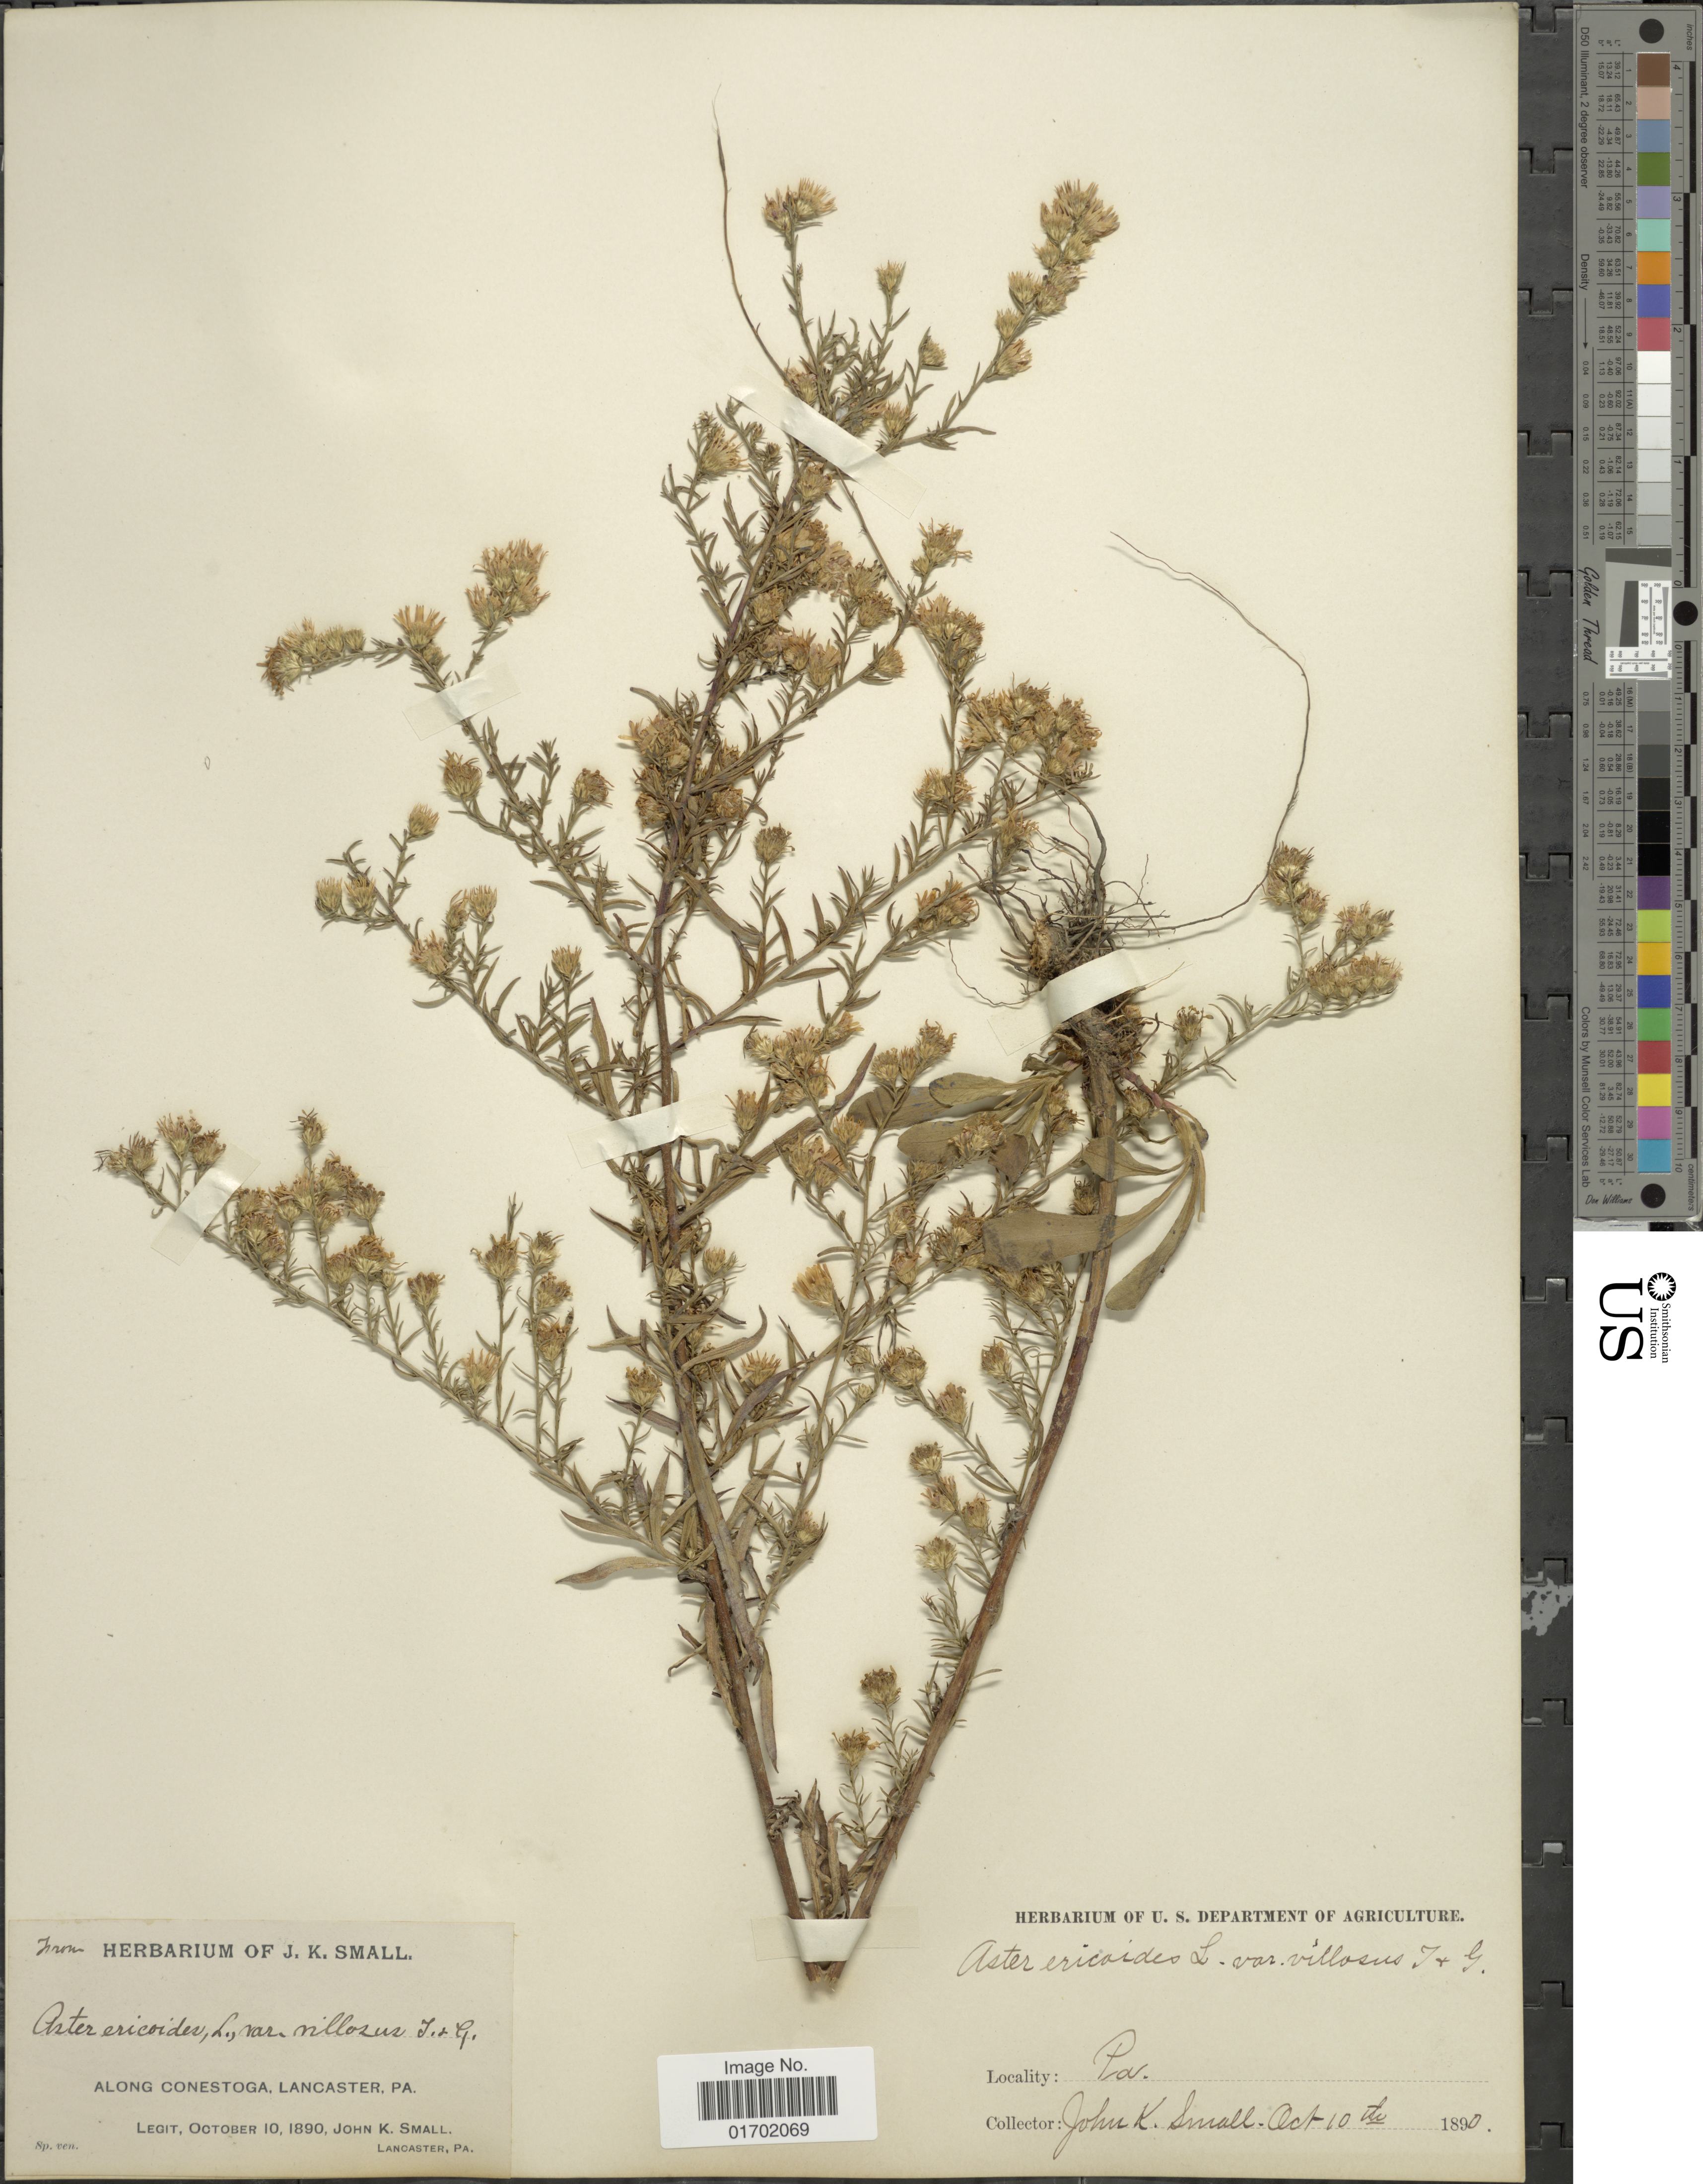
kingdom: Plantae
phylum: Tracheophyta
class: Magnoliopsida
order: Asterales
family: Asteraceae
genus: Symphyotrichum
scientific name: Symphyotrichum pilosum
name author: (Willd.) G.L. Nesom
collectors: J. K. Small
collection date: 1890-10-10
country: United States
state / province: Pennsylvania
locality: Along Conestoga, Lancaster, Pa.